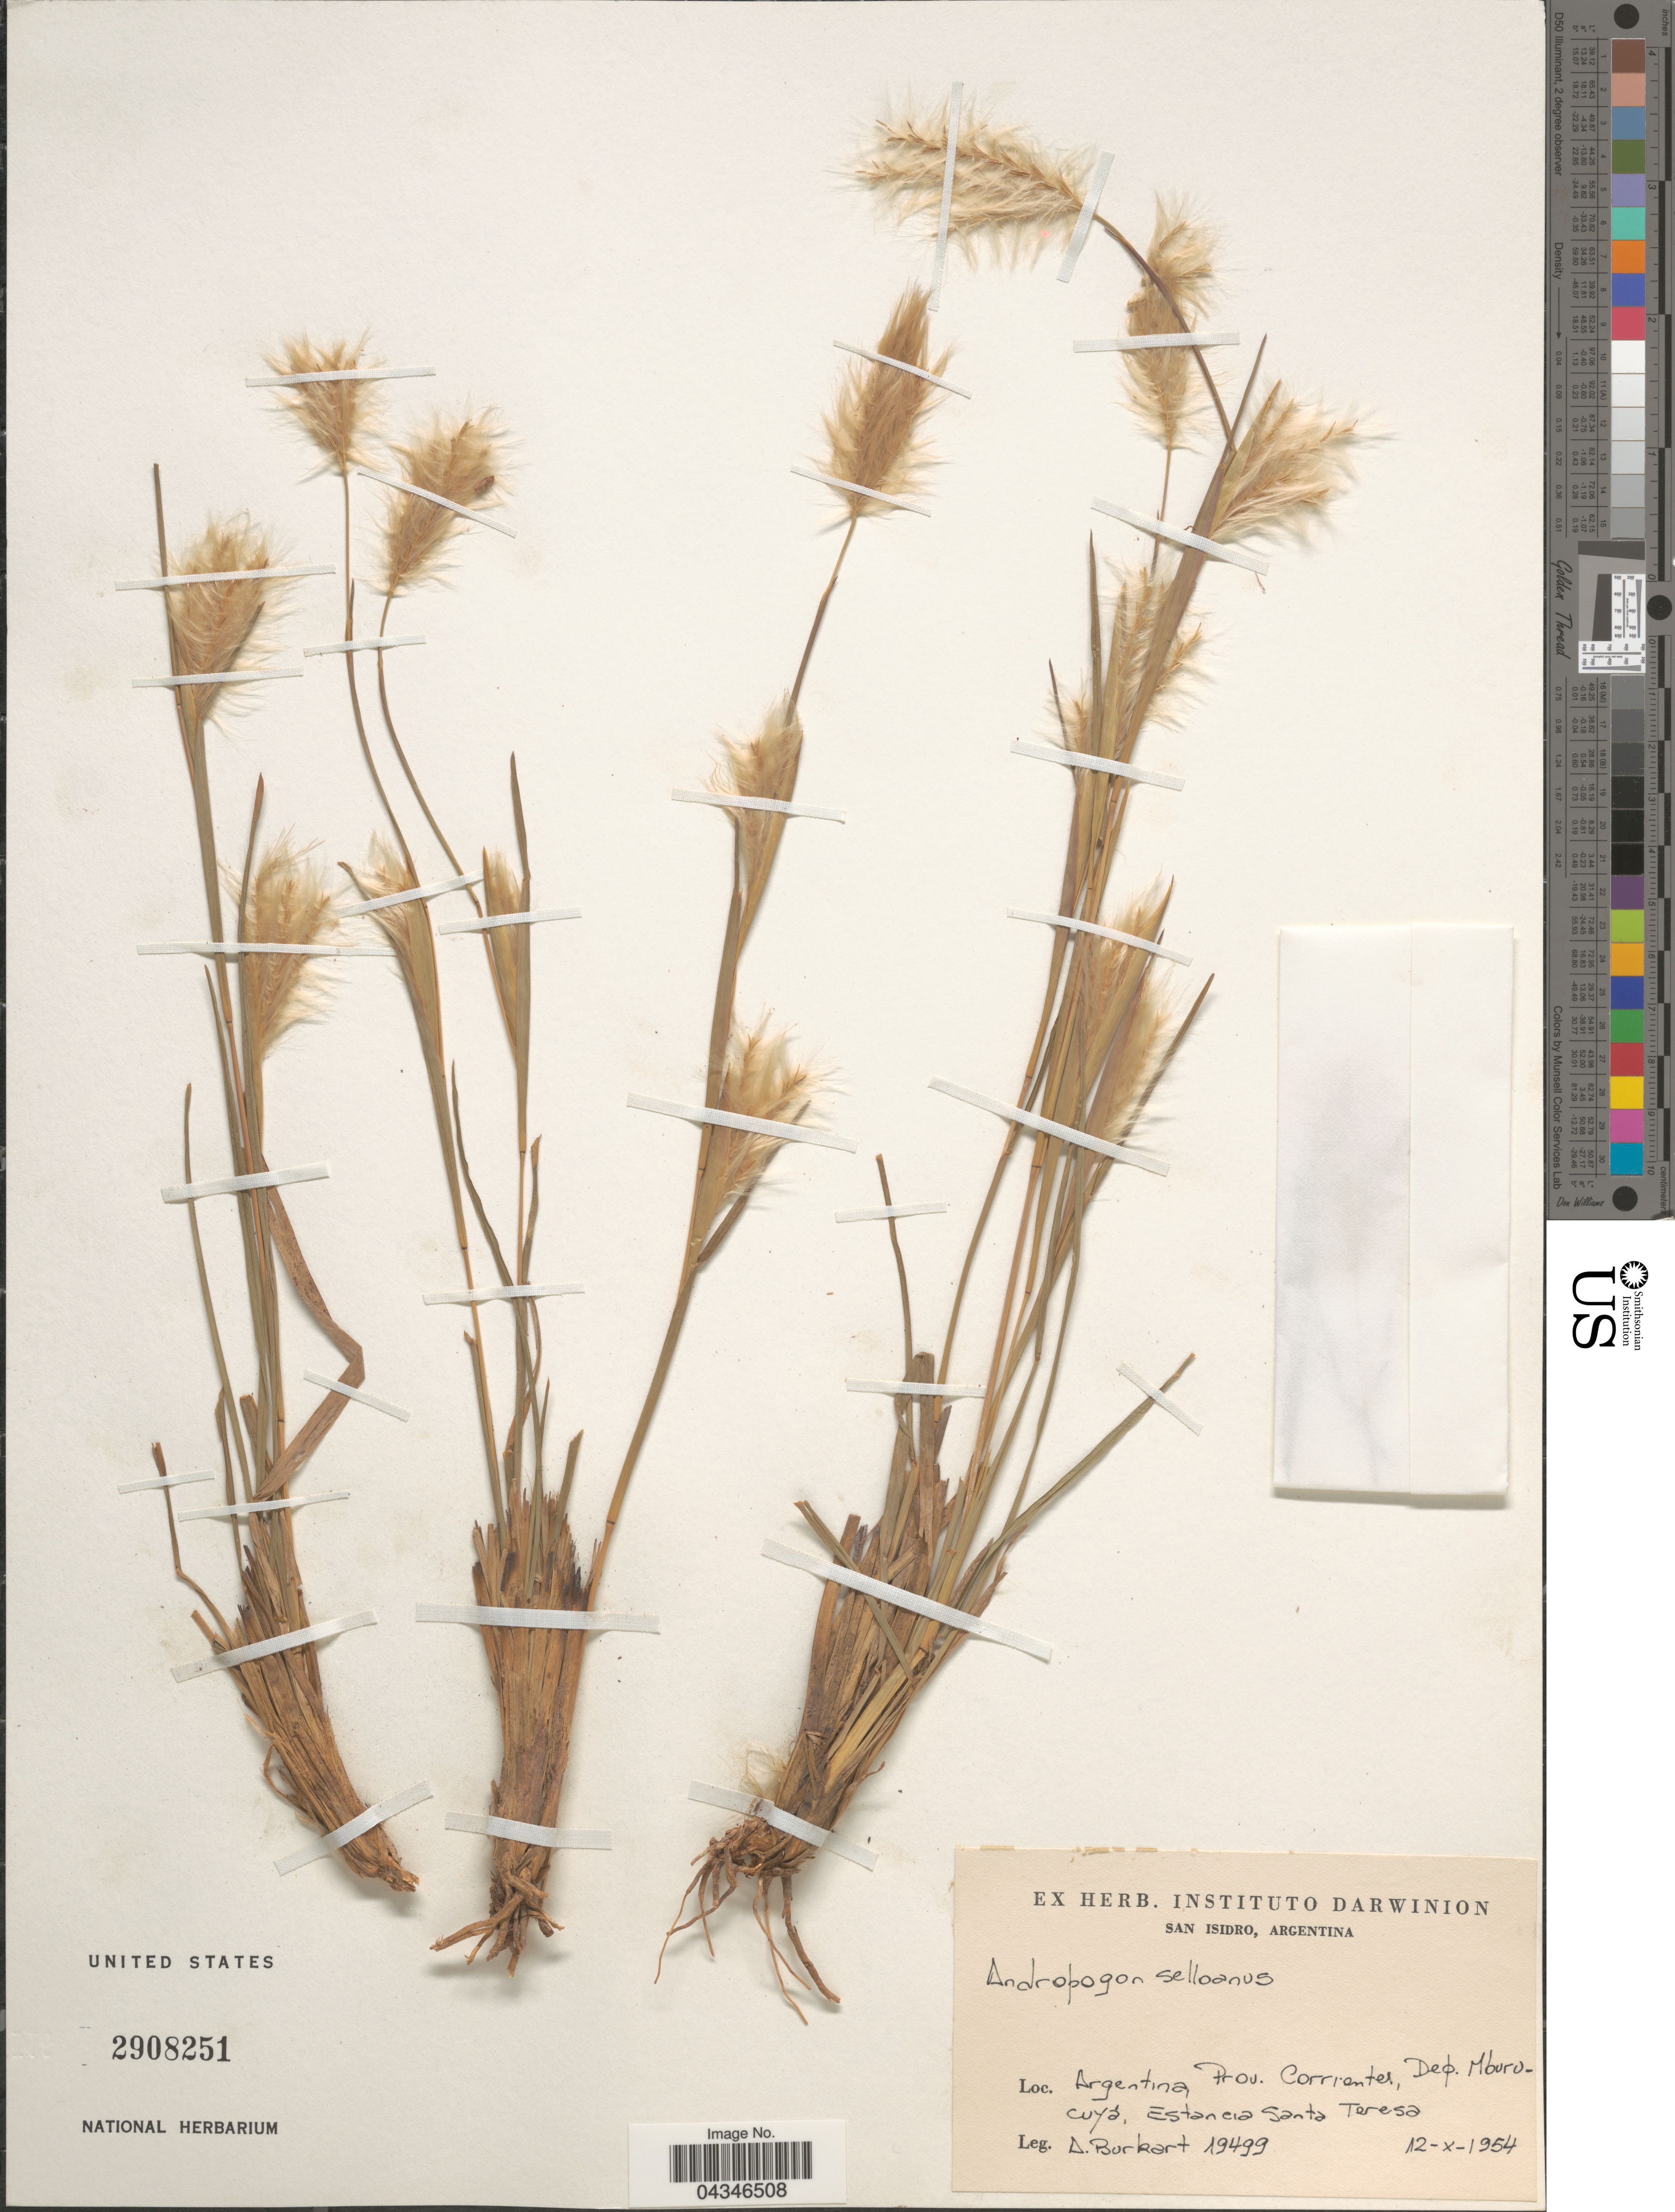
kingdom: Plantae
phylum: Tracheophyta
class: Liliopsida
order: Poales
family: Poaceae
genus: Andropogon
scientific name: Andropogon selloanus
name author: (Hack.) Hack.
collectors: A. E. Burkart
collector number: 19499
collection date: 1954-10-12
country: Argentina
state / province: Corrientes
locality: Dep. Mburucuyá, Estancia Santa Teresa.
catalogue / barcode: US 2908251